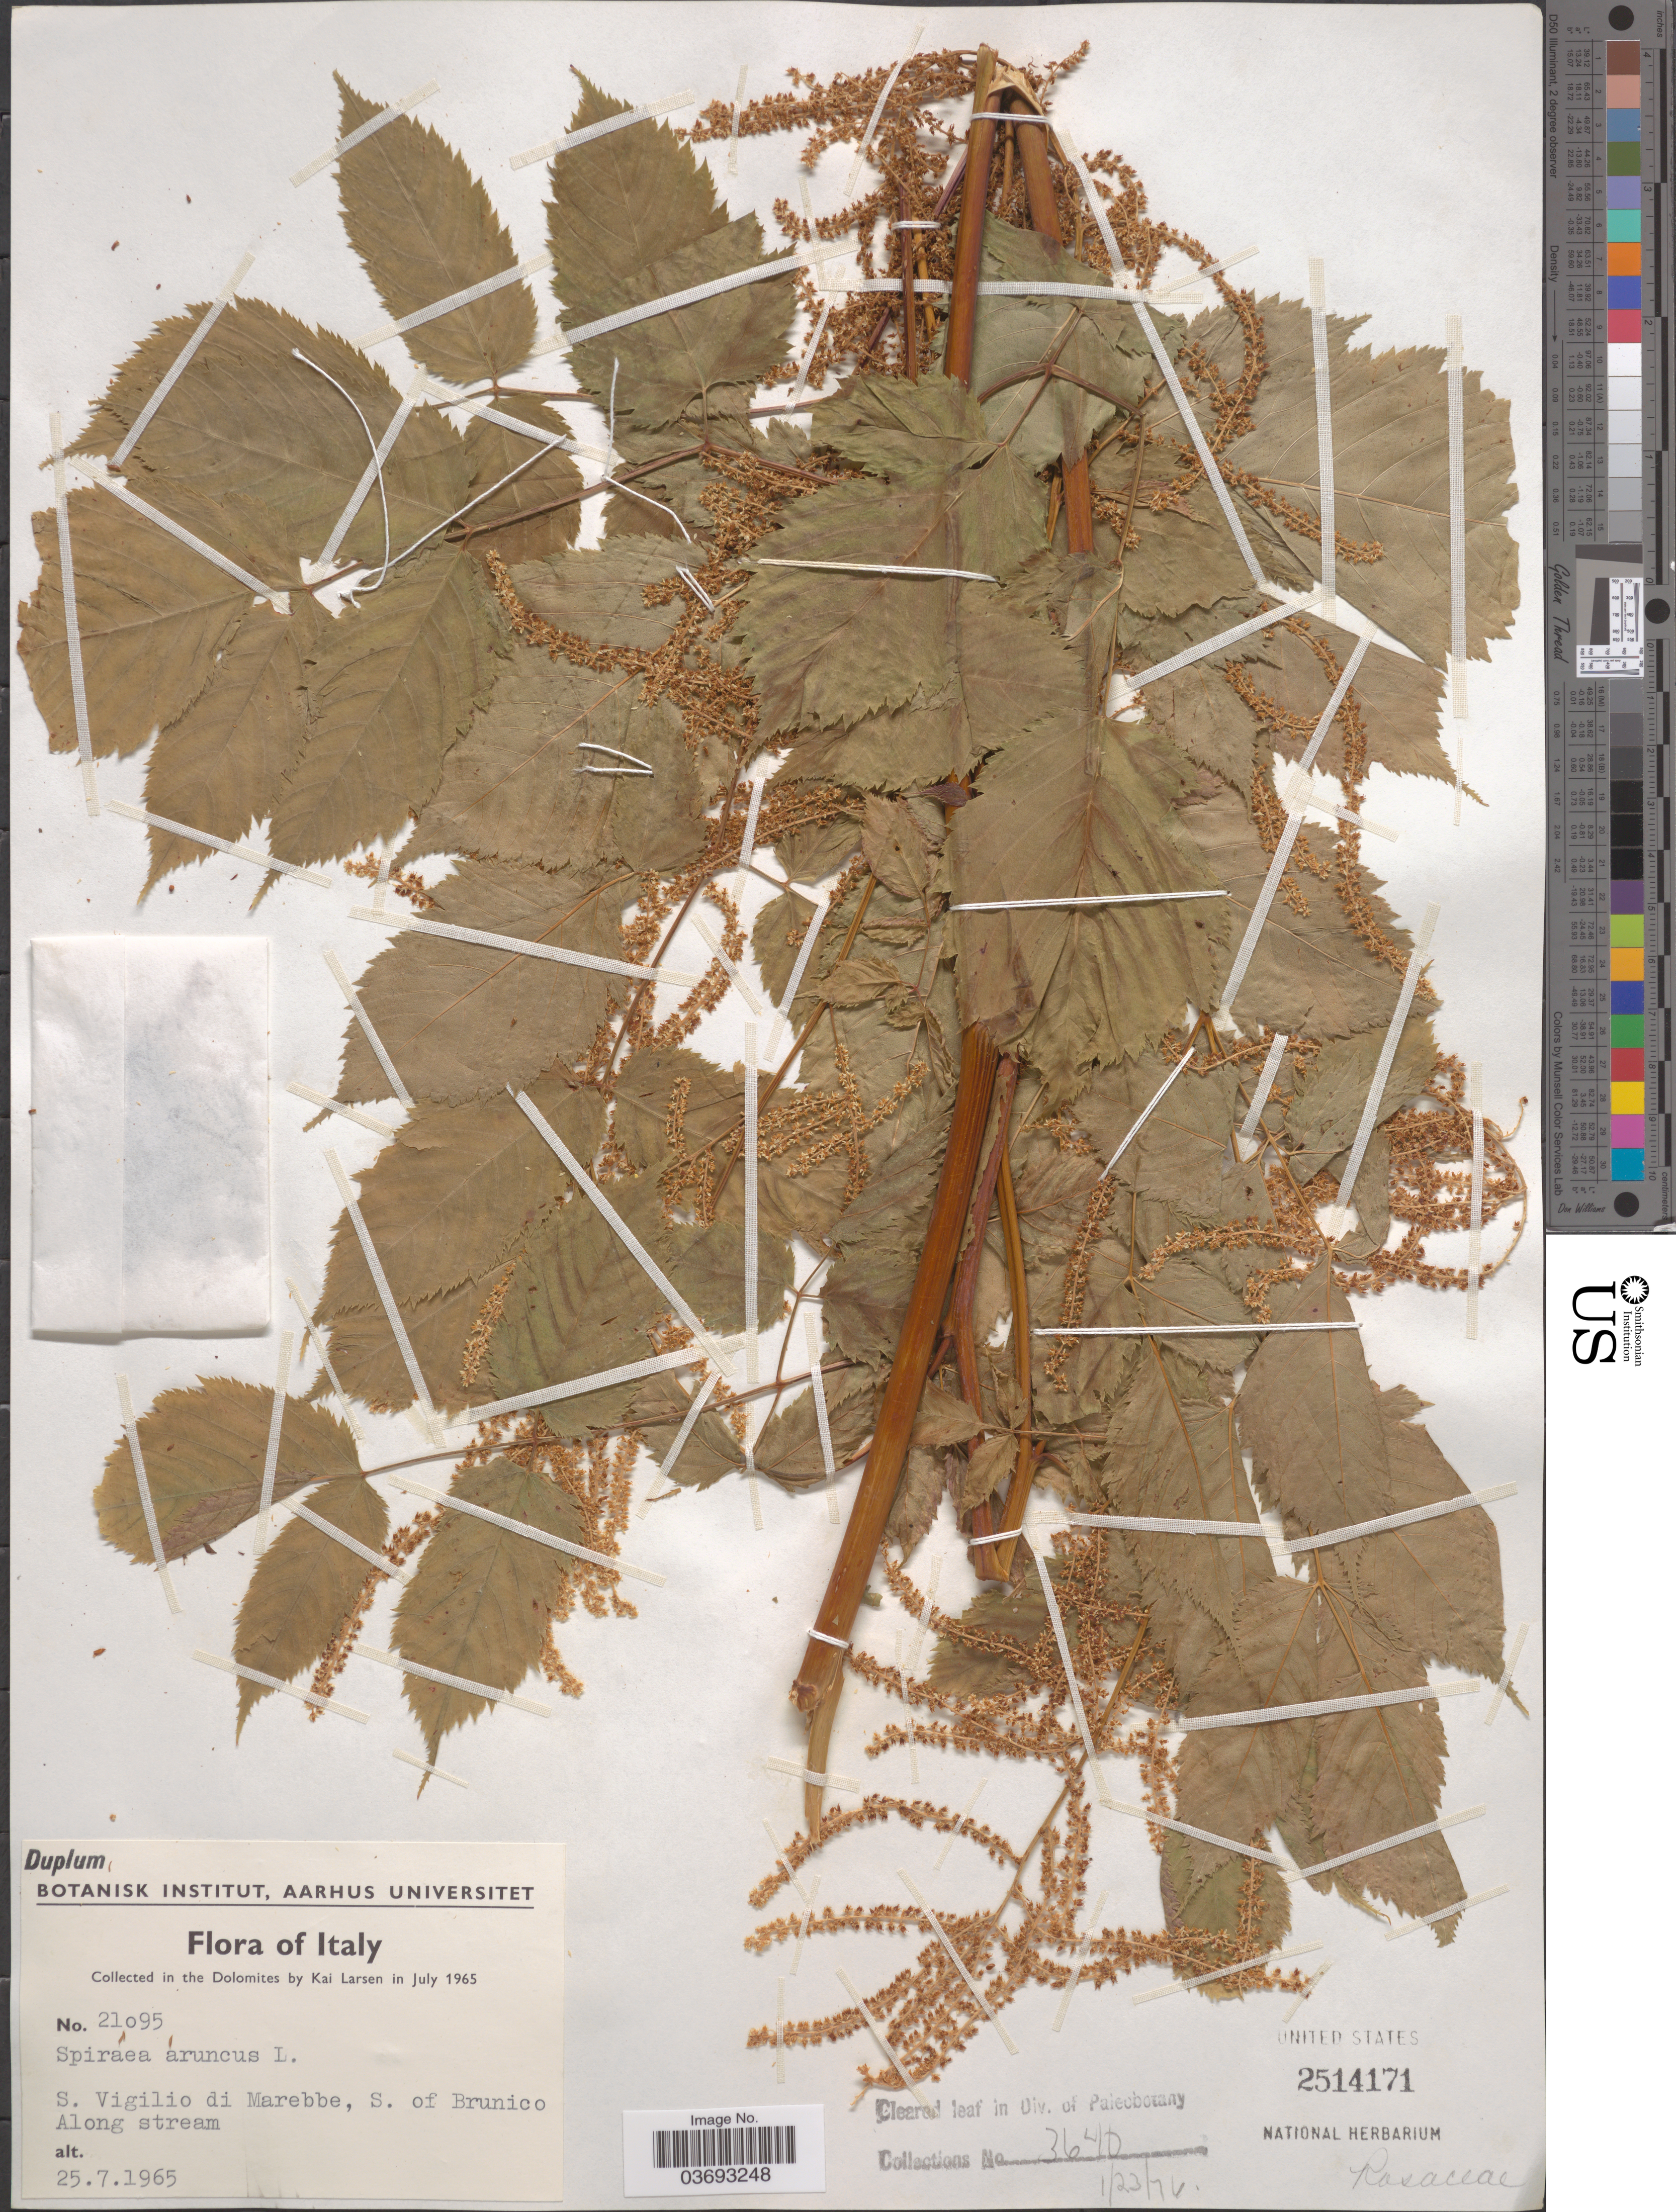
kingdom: Plantae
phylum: Tracheophyta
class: Magnoliopsida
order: Rosales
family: Rosaceae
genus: Spiraea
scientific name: Spiraea aruncus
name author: L.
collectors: K. Larsen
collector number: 21095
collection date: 1965-07-25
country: Italy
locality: The Dolomites. S. Vigilio di marebbe, S. of Brunico.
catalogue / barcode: US 2514171